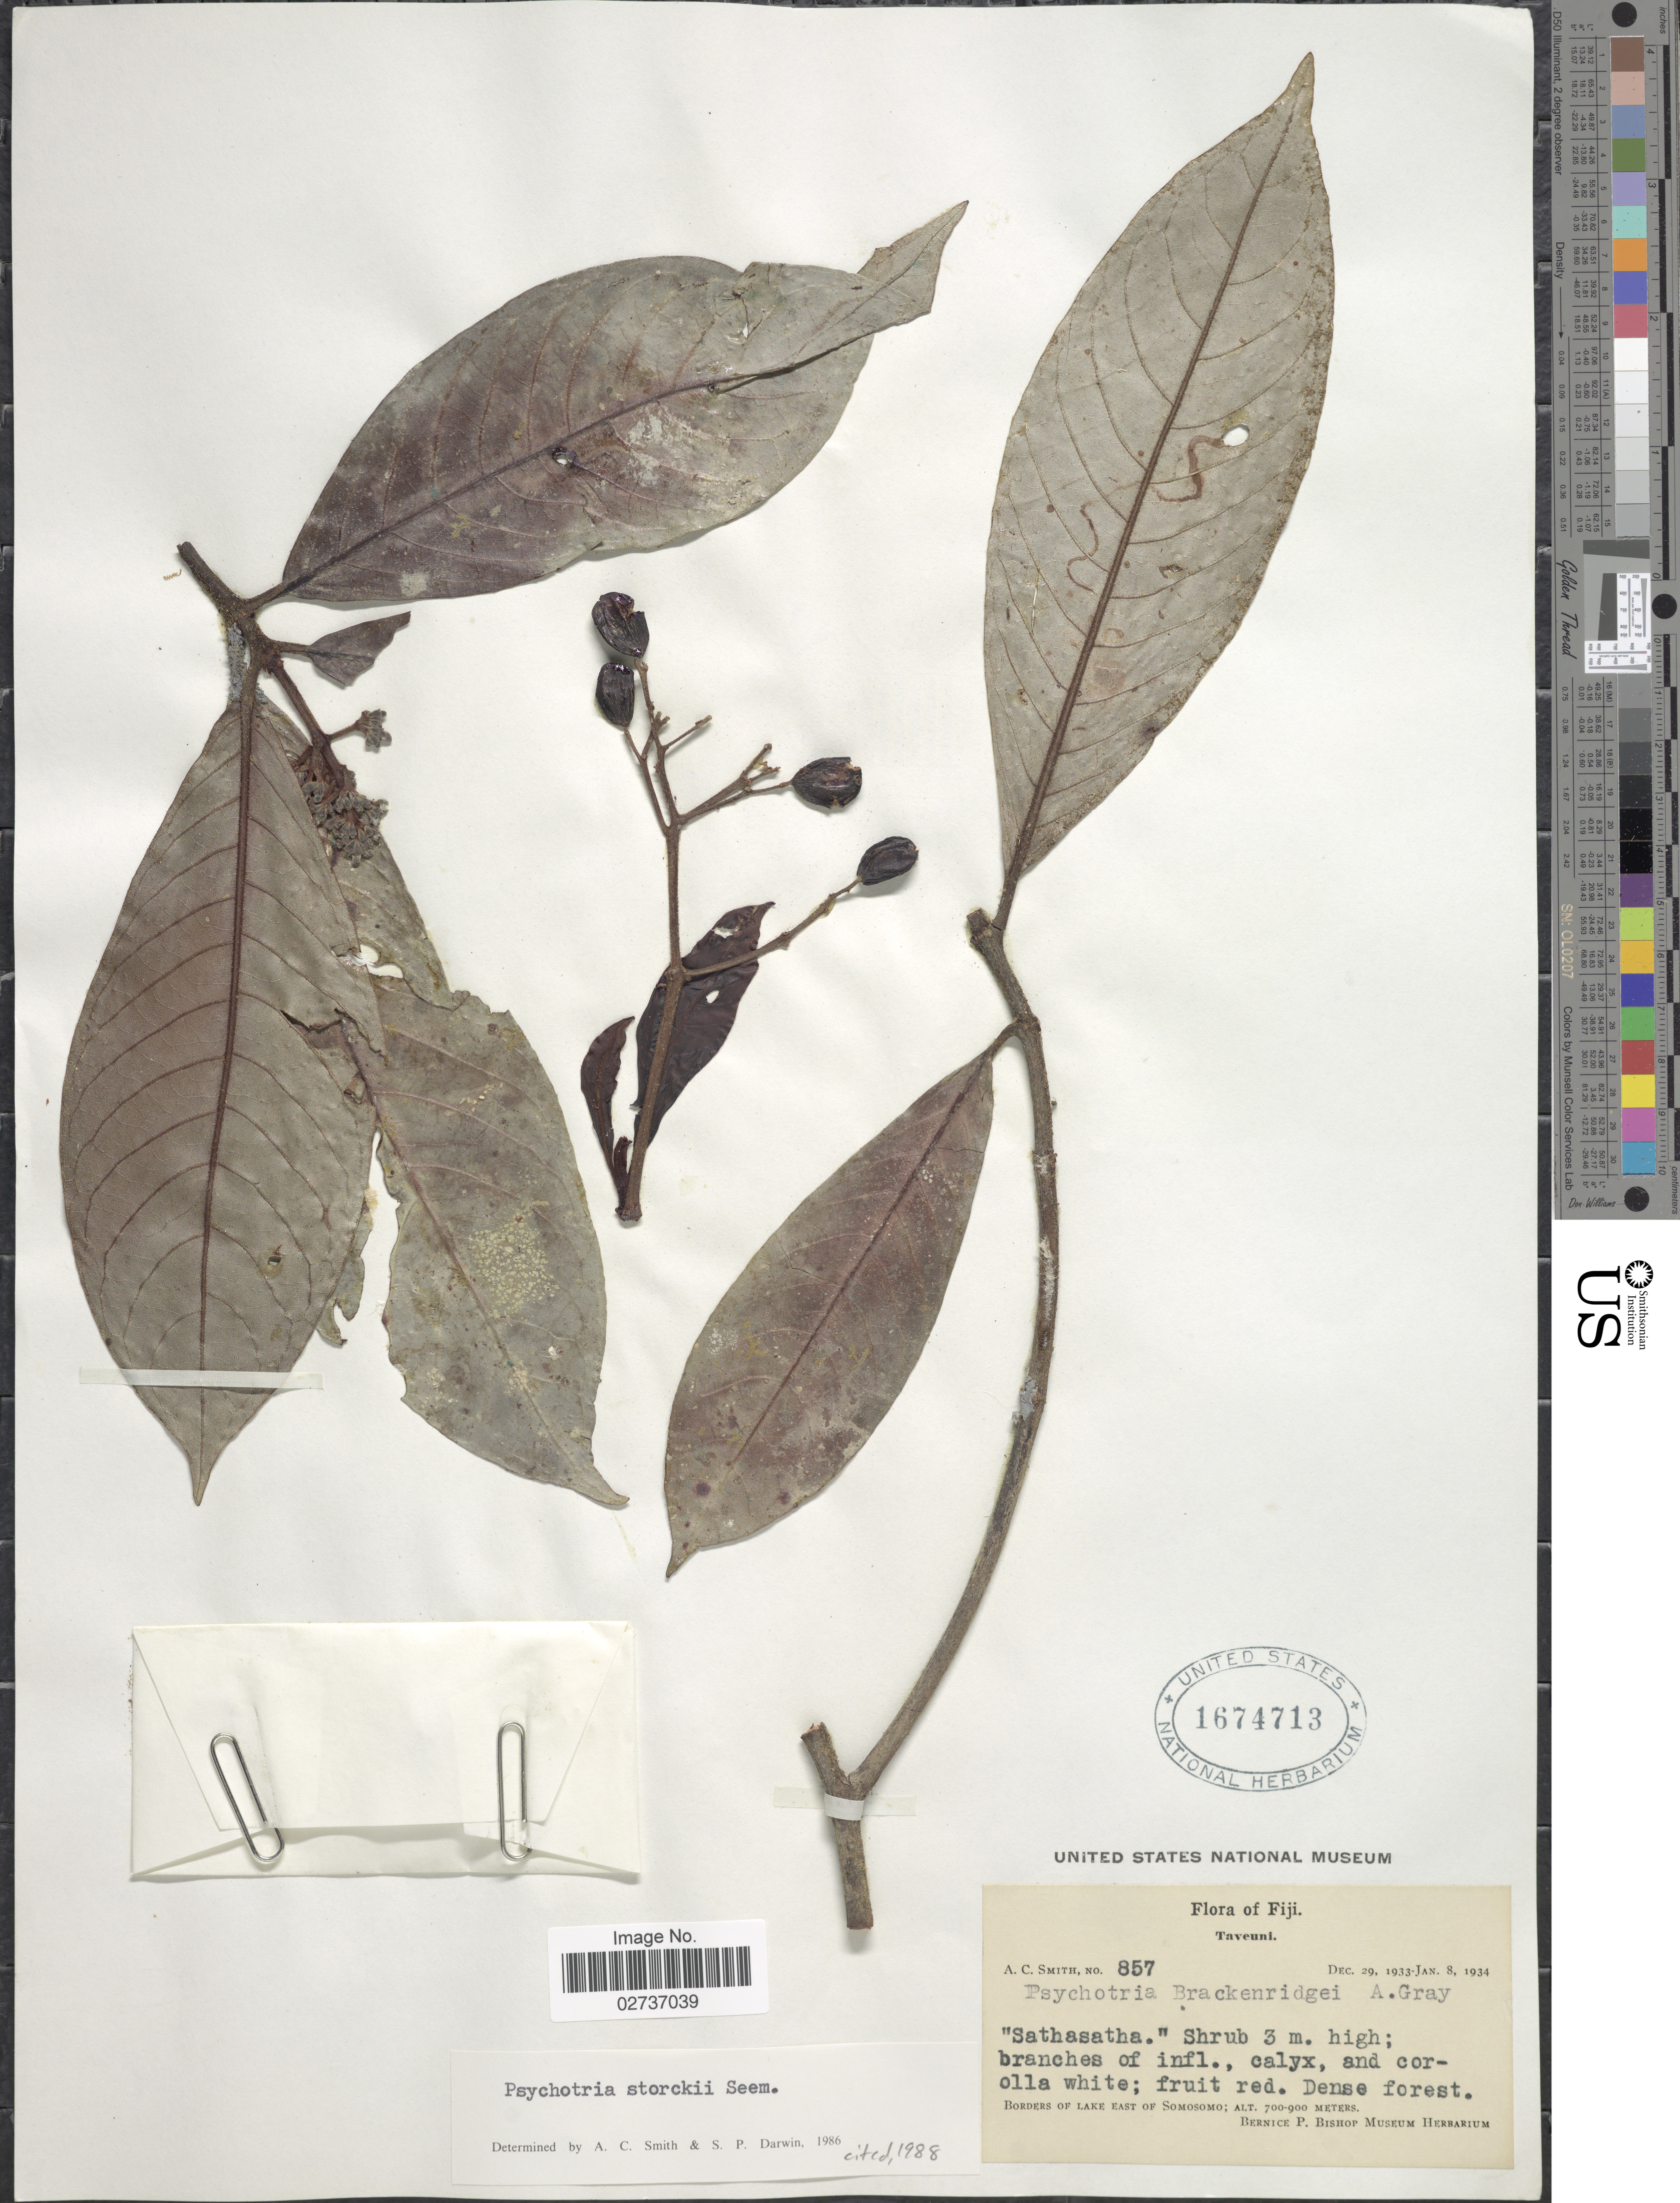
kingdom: Plantae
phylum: Tracheophyta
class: Magnoliopsida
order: Gentianales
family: Rubiaceae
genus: Psychotria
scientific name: Psychotria storckii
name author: Seem.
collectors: A. C. Smith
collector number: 857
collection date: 1933-12-29/1934-01-08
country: Fiji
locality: Taveuni. Borders of Lake East of Somosomo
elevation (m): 700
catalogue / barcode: US 1674713